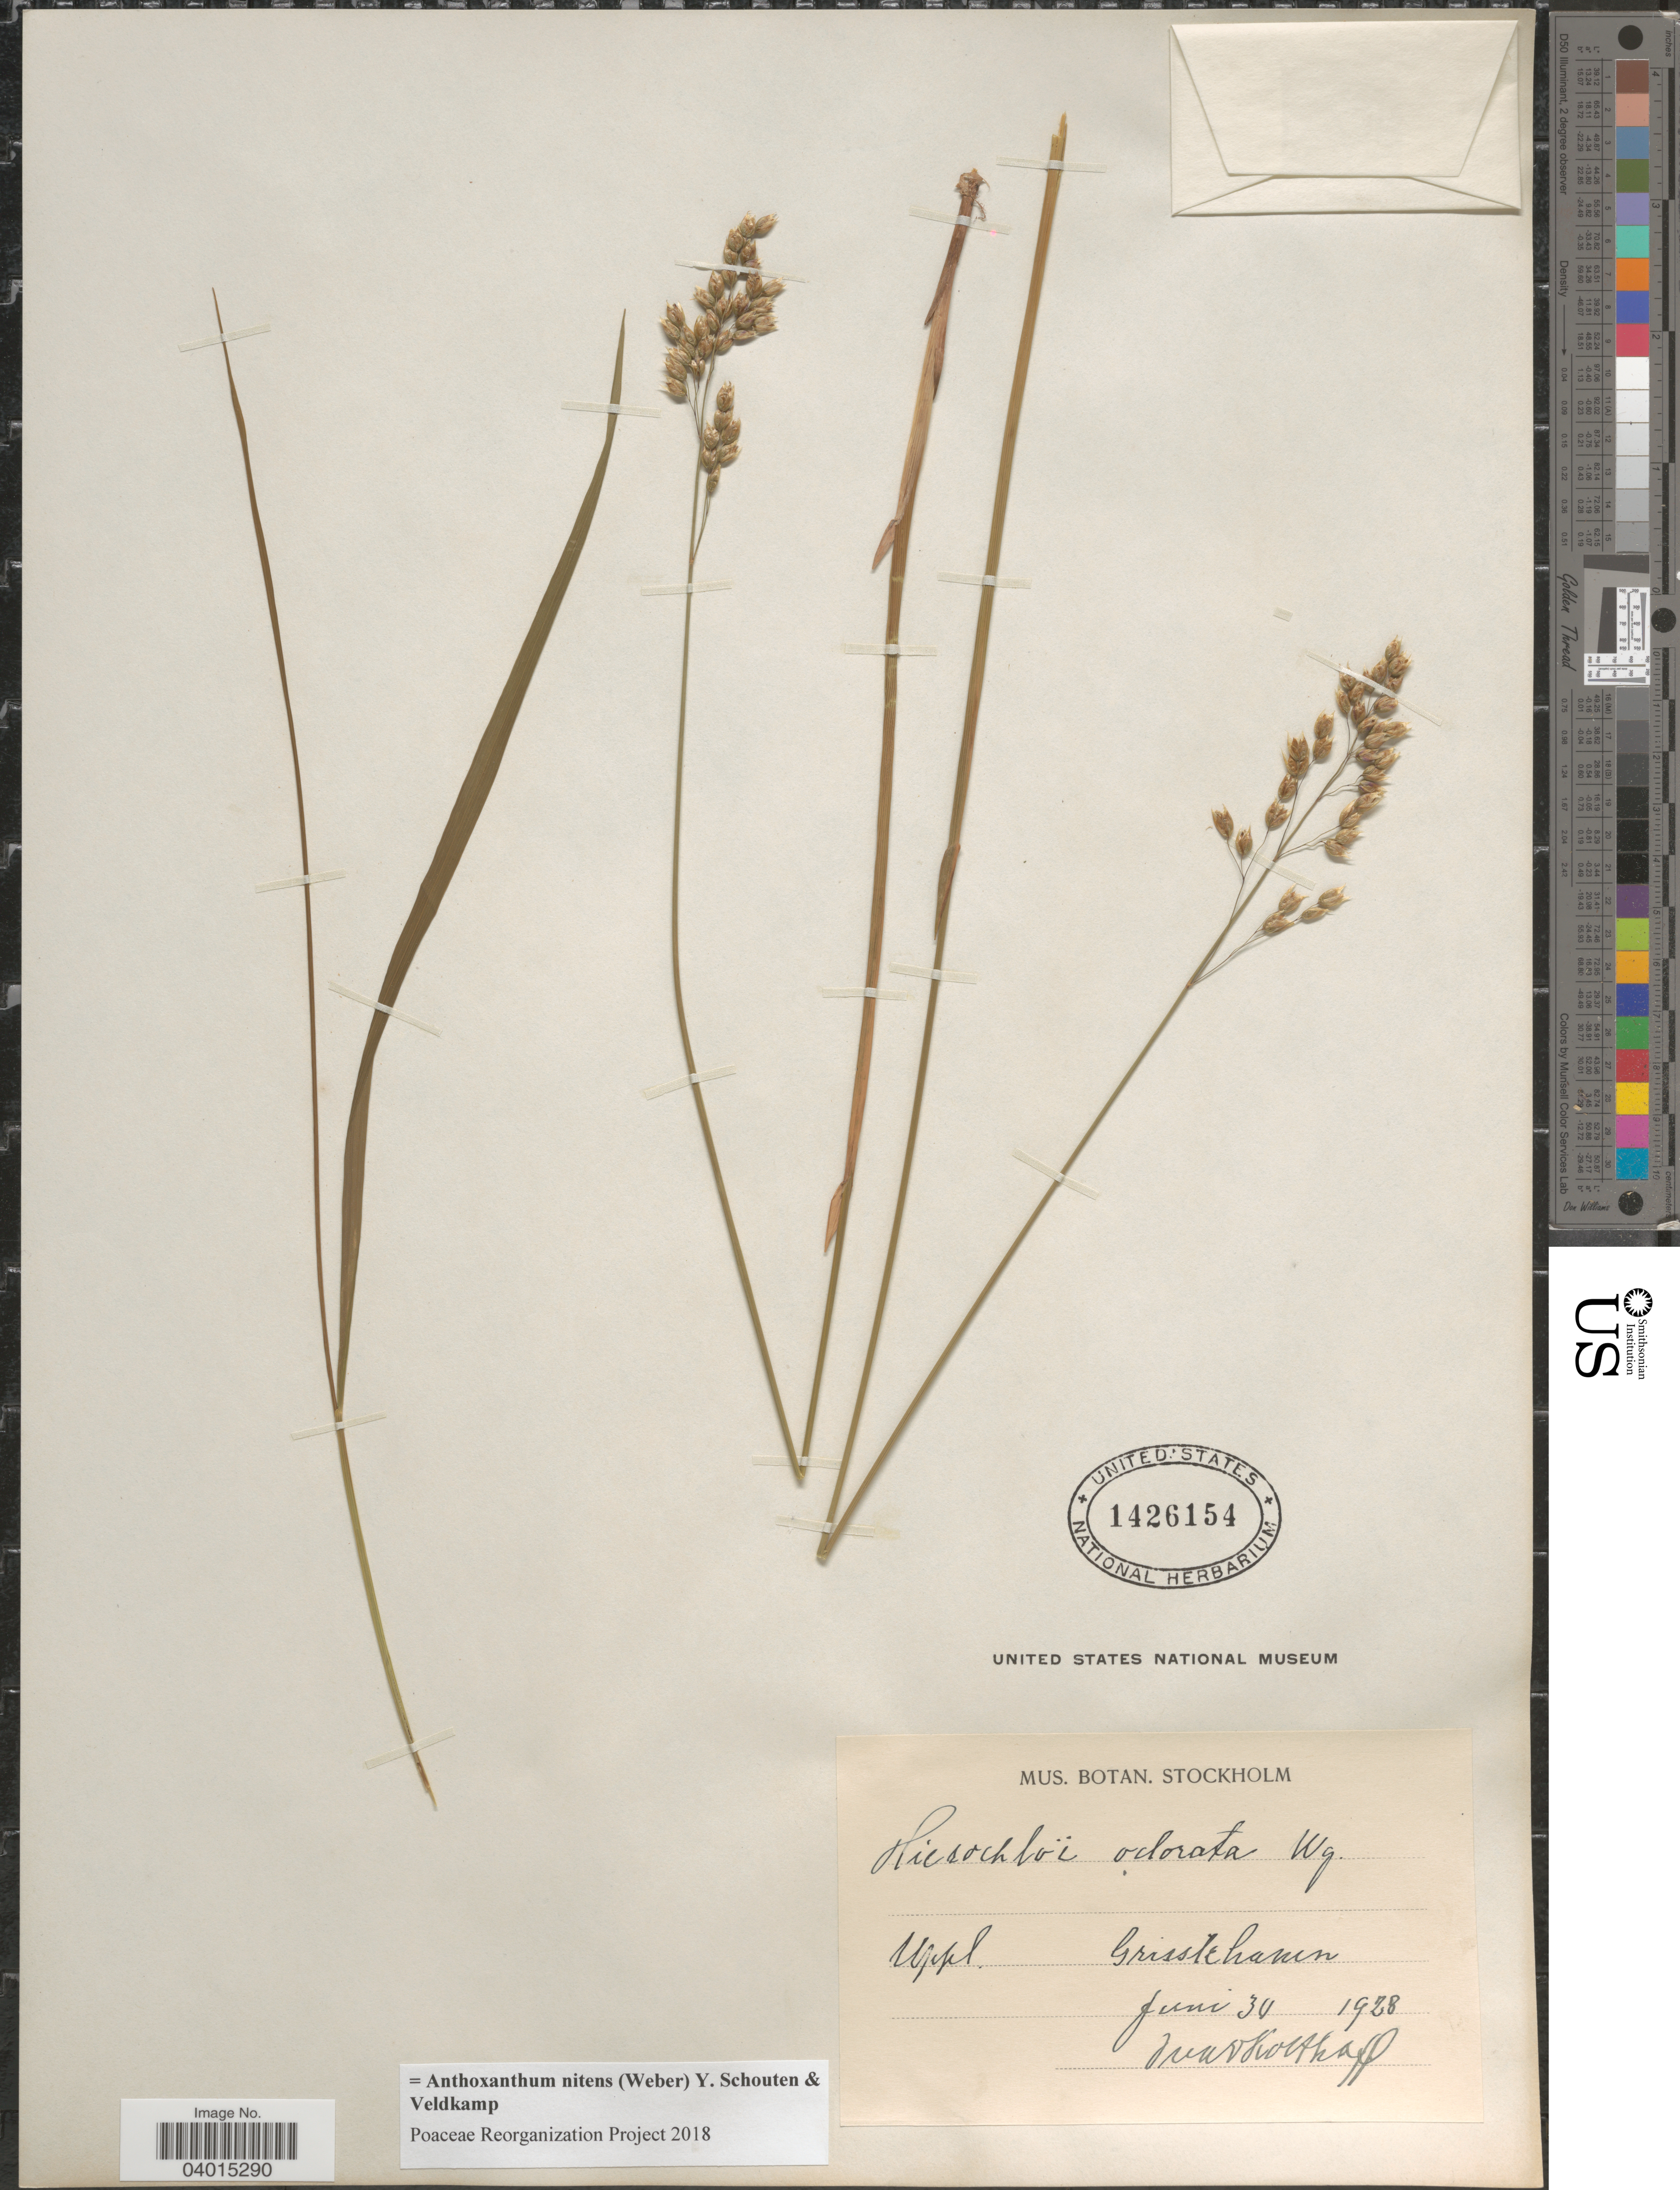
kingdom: Plantae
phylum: Tracheophyta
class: Liliopsida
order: Poales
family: Poaceae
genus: Anthoxanthum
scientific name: Anthoxanthum nitens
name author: (G.H. Weber) R.T.A. Schouten & Veldkamp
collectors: I. Kolthoff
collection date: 1928-06-30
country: Sweden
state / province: Stockholm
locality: Uppl. Grisslehamn.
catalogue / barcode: US 1426154